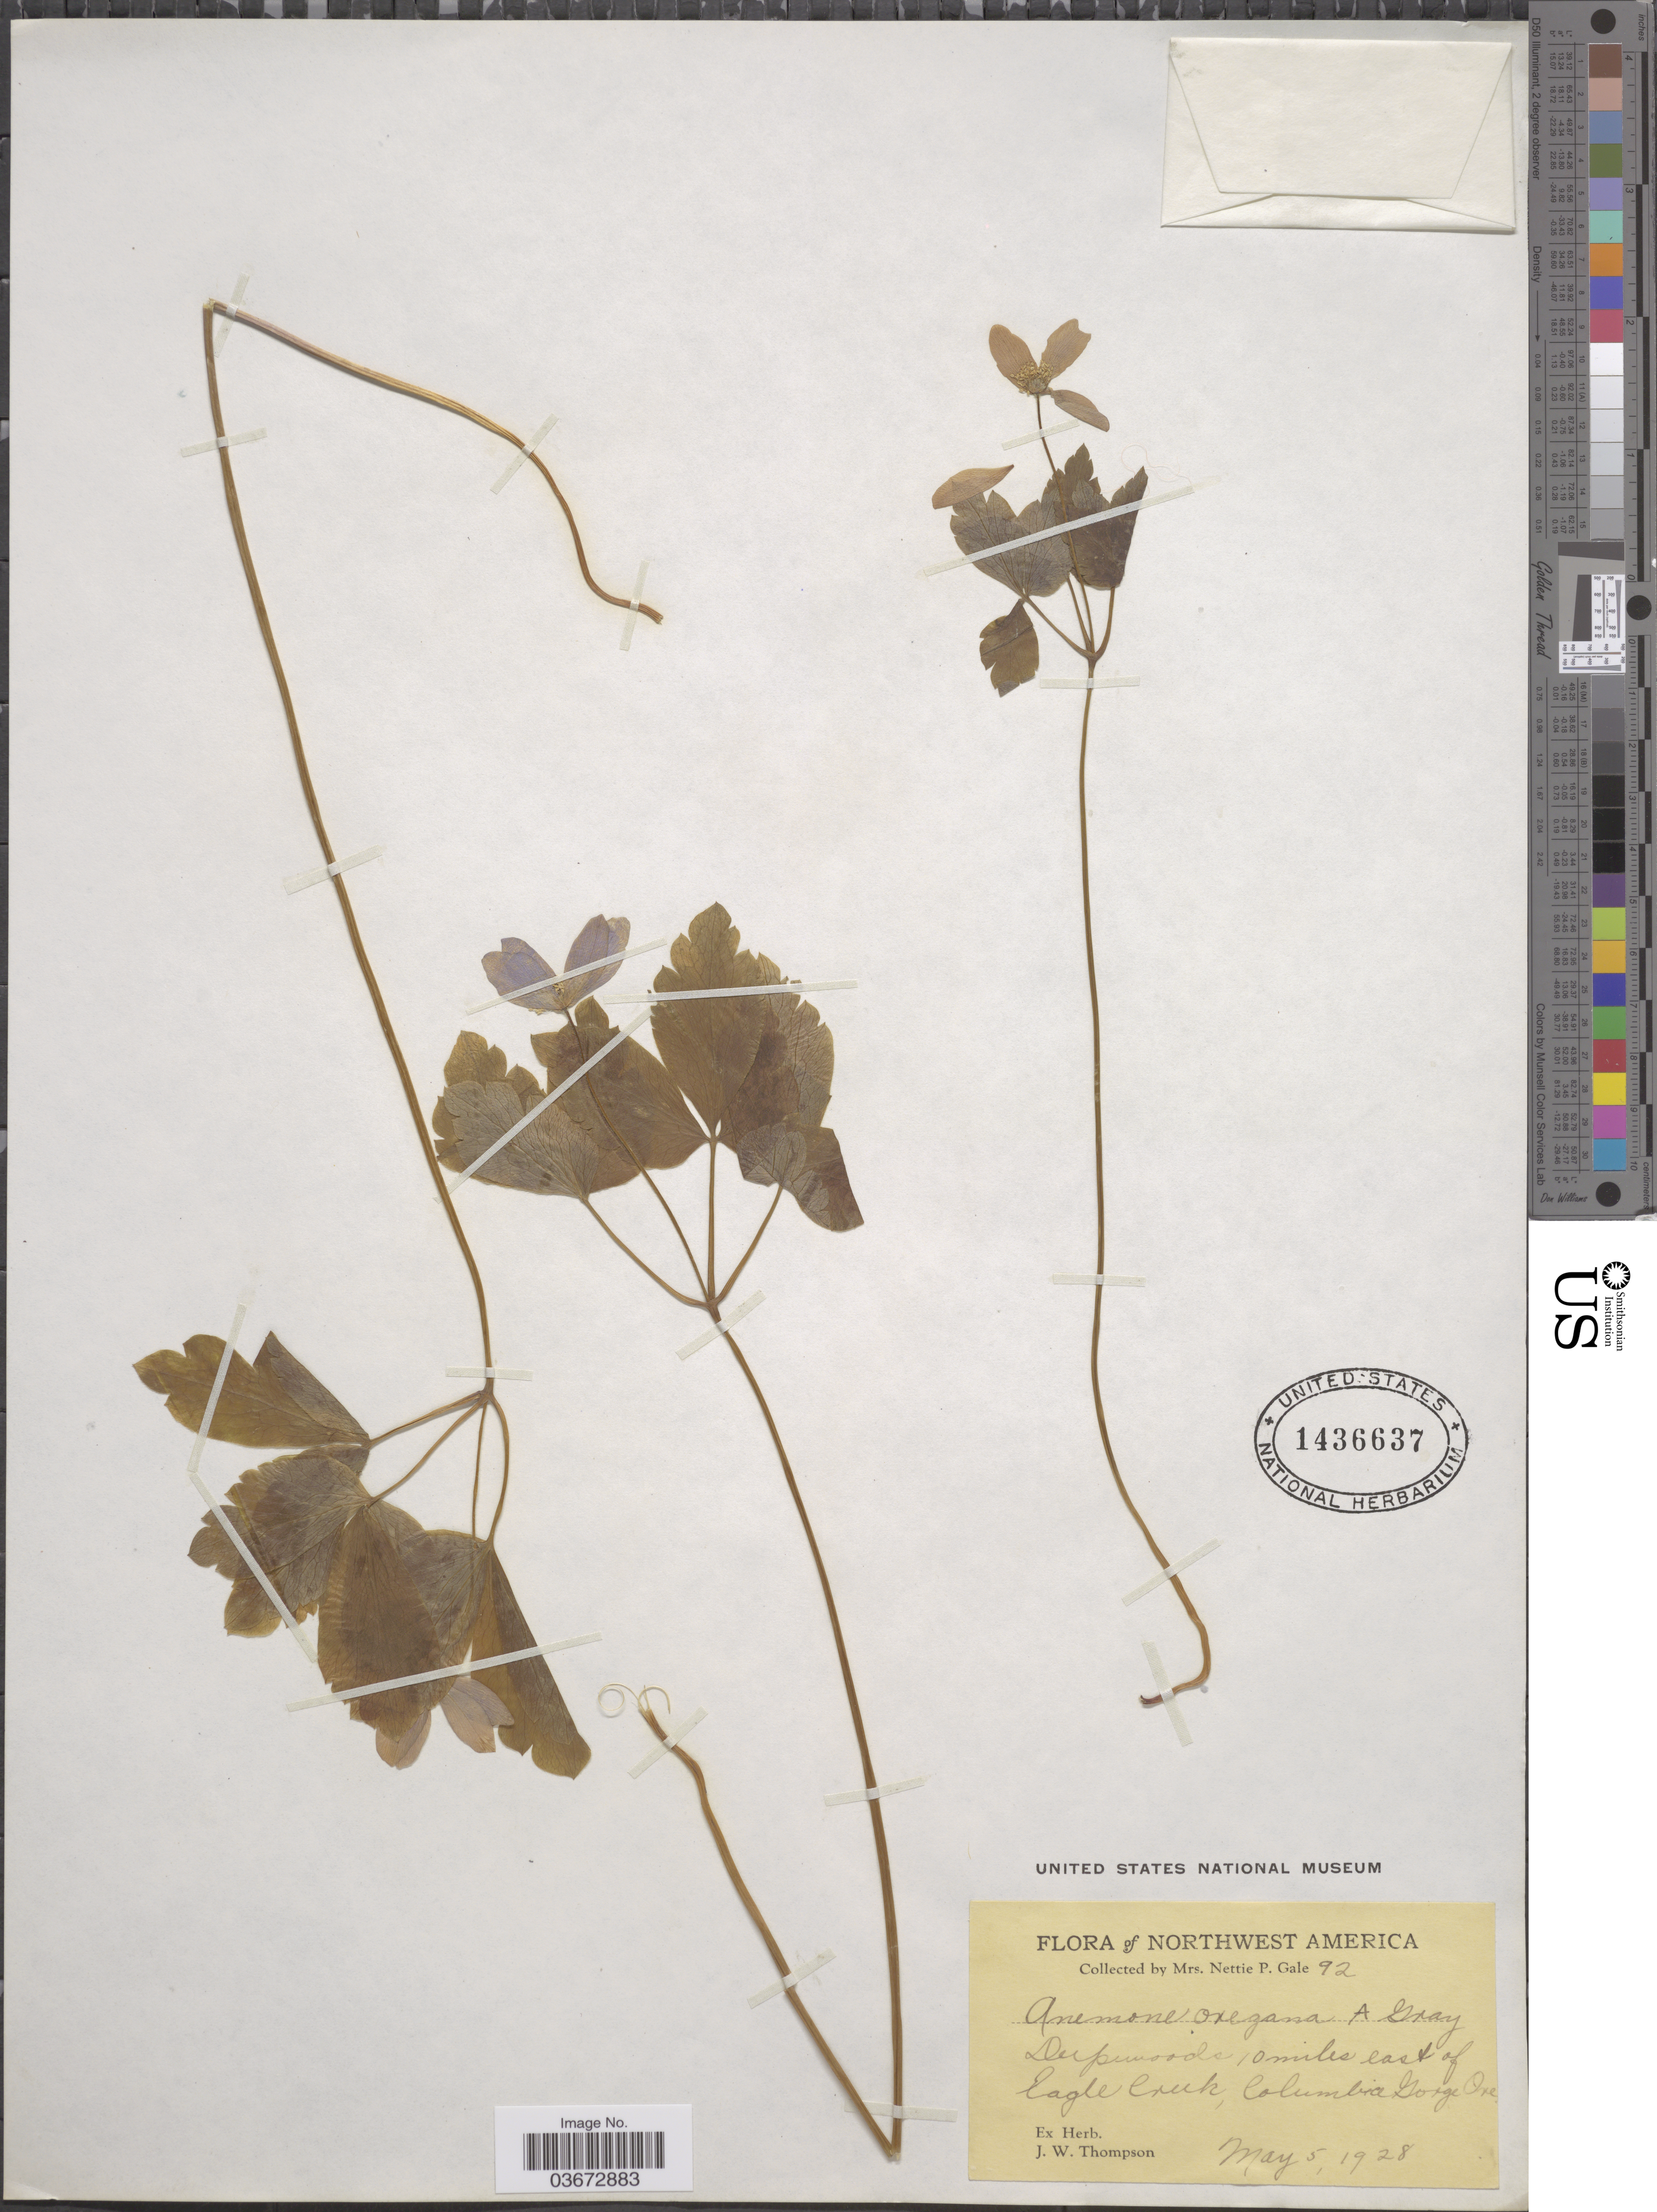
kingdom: Plantae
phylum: Tracheophyta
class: Magnoliopsida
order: Ranunculales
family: Ranunculaceae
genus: Anemone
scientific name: Anemone quinquefolia var. oregana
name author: (A. Gray) B.L. Rob.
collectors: N. Gale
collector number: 92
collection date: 1928-05-05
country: United States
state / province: Oregon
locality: Northwest America. Dupwoods 10 miles east of Eagle Creek, Columbia Gorge.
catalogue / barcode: US 1436637